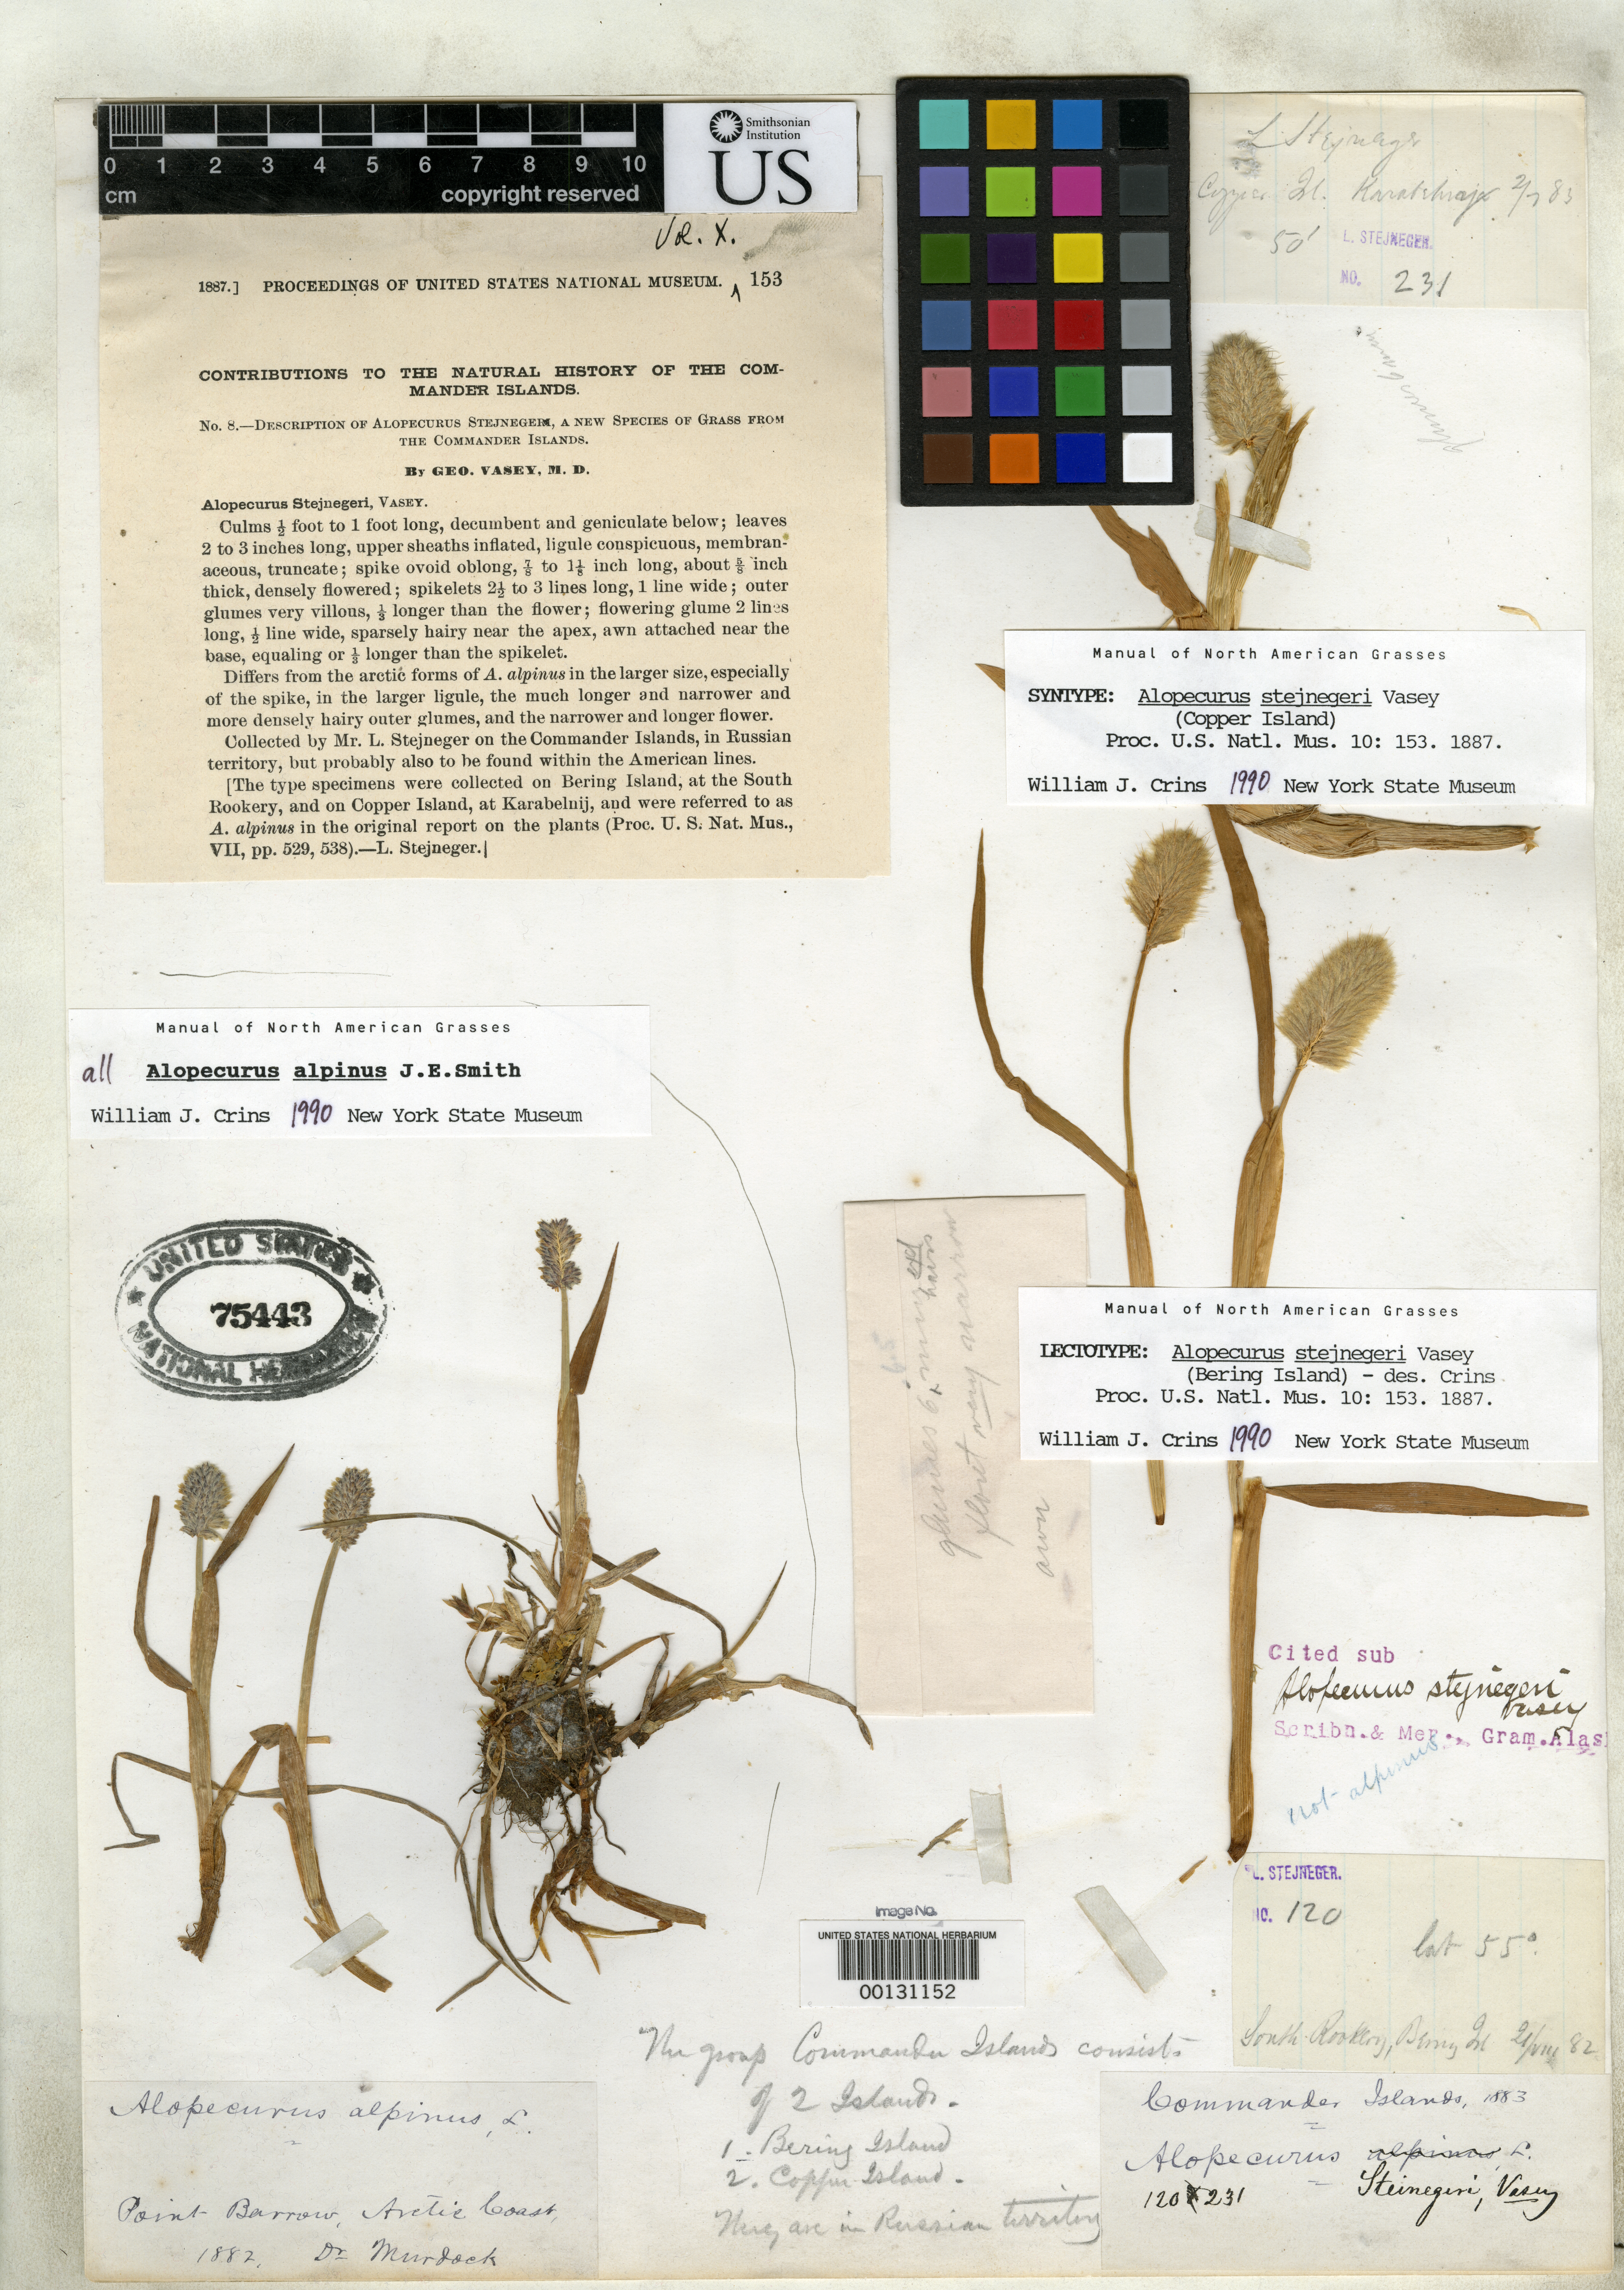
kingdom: Plantae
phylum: Tracheophyta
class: Liliopsida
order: Poales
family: Poaceae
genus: Alopecurus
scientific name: Alopecurus stejnegeri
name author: Vasey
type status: Syntype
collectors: L. Stejneger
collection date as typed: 1882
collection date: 1882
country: Russian Federation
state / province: Kamchatka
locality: Kamchatka. Commander Islands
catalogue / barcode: US 75443